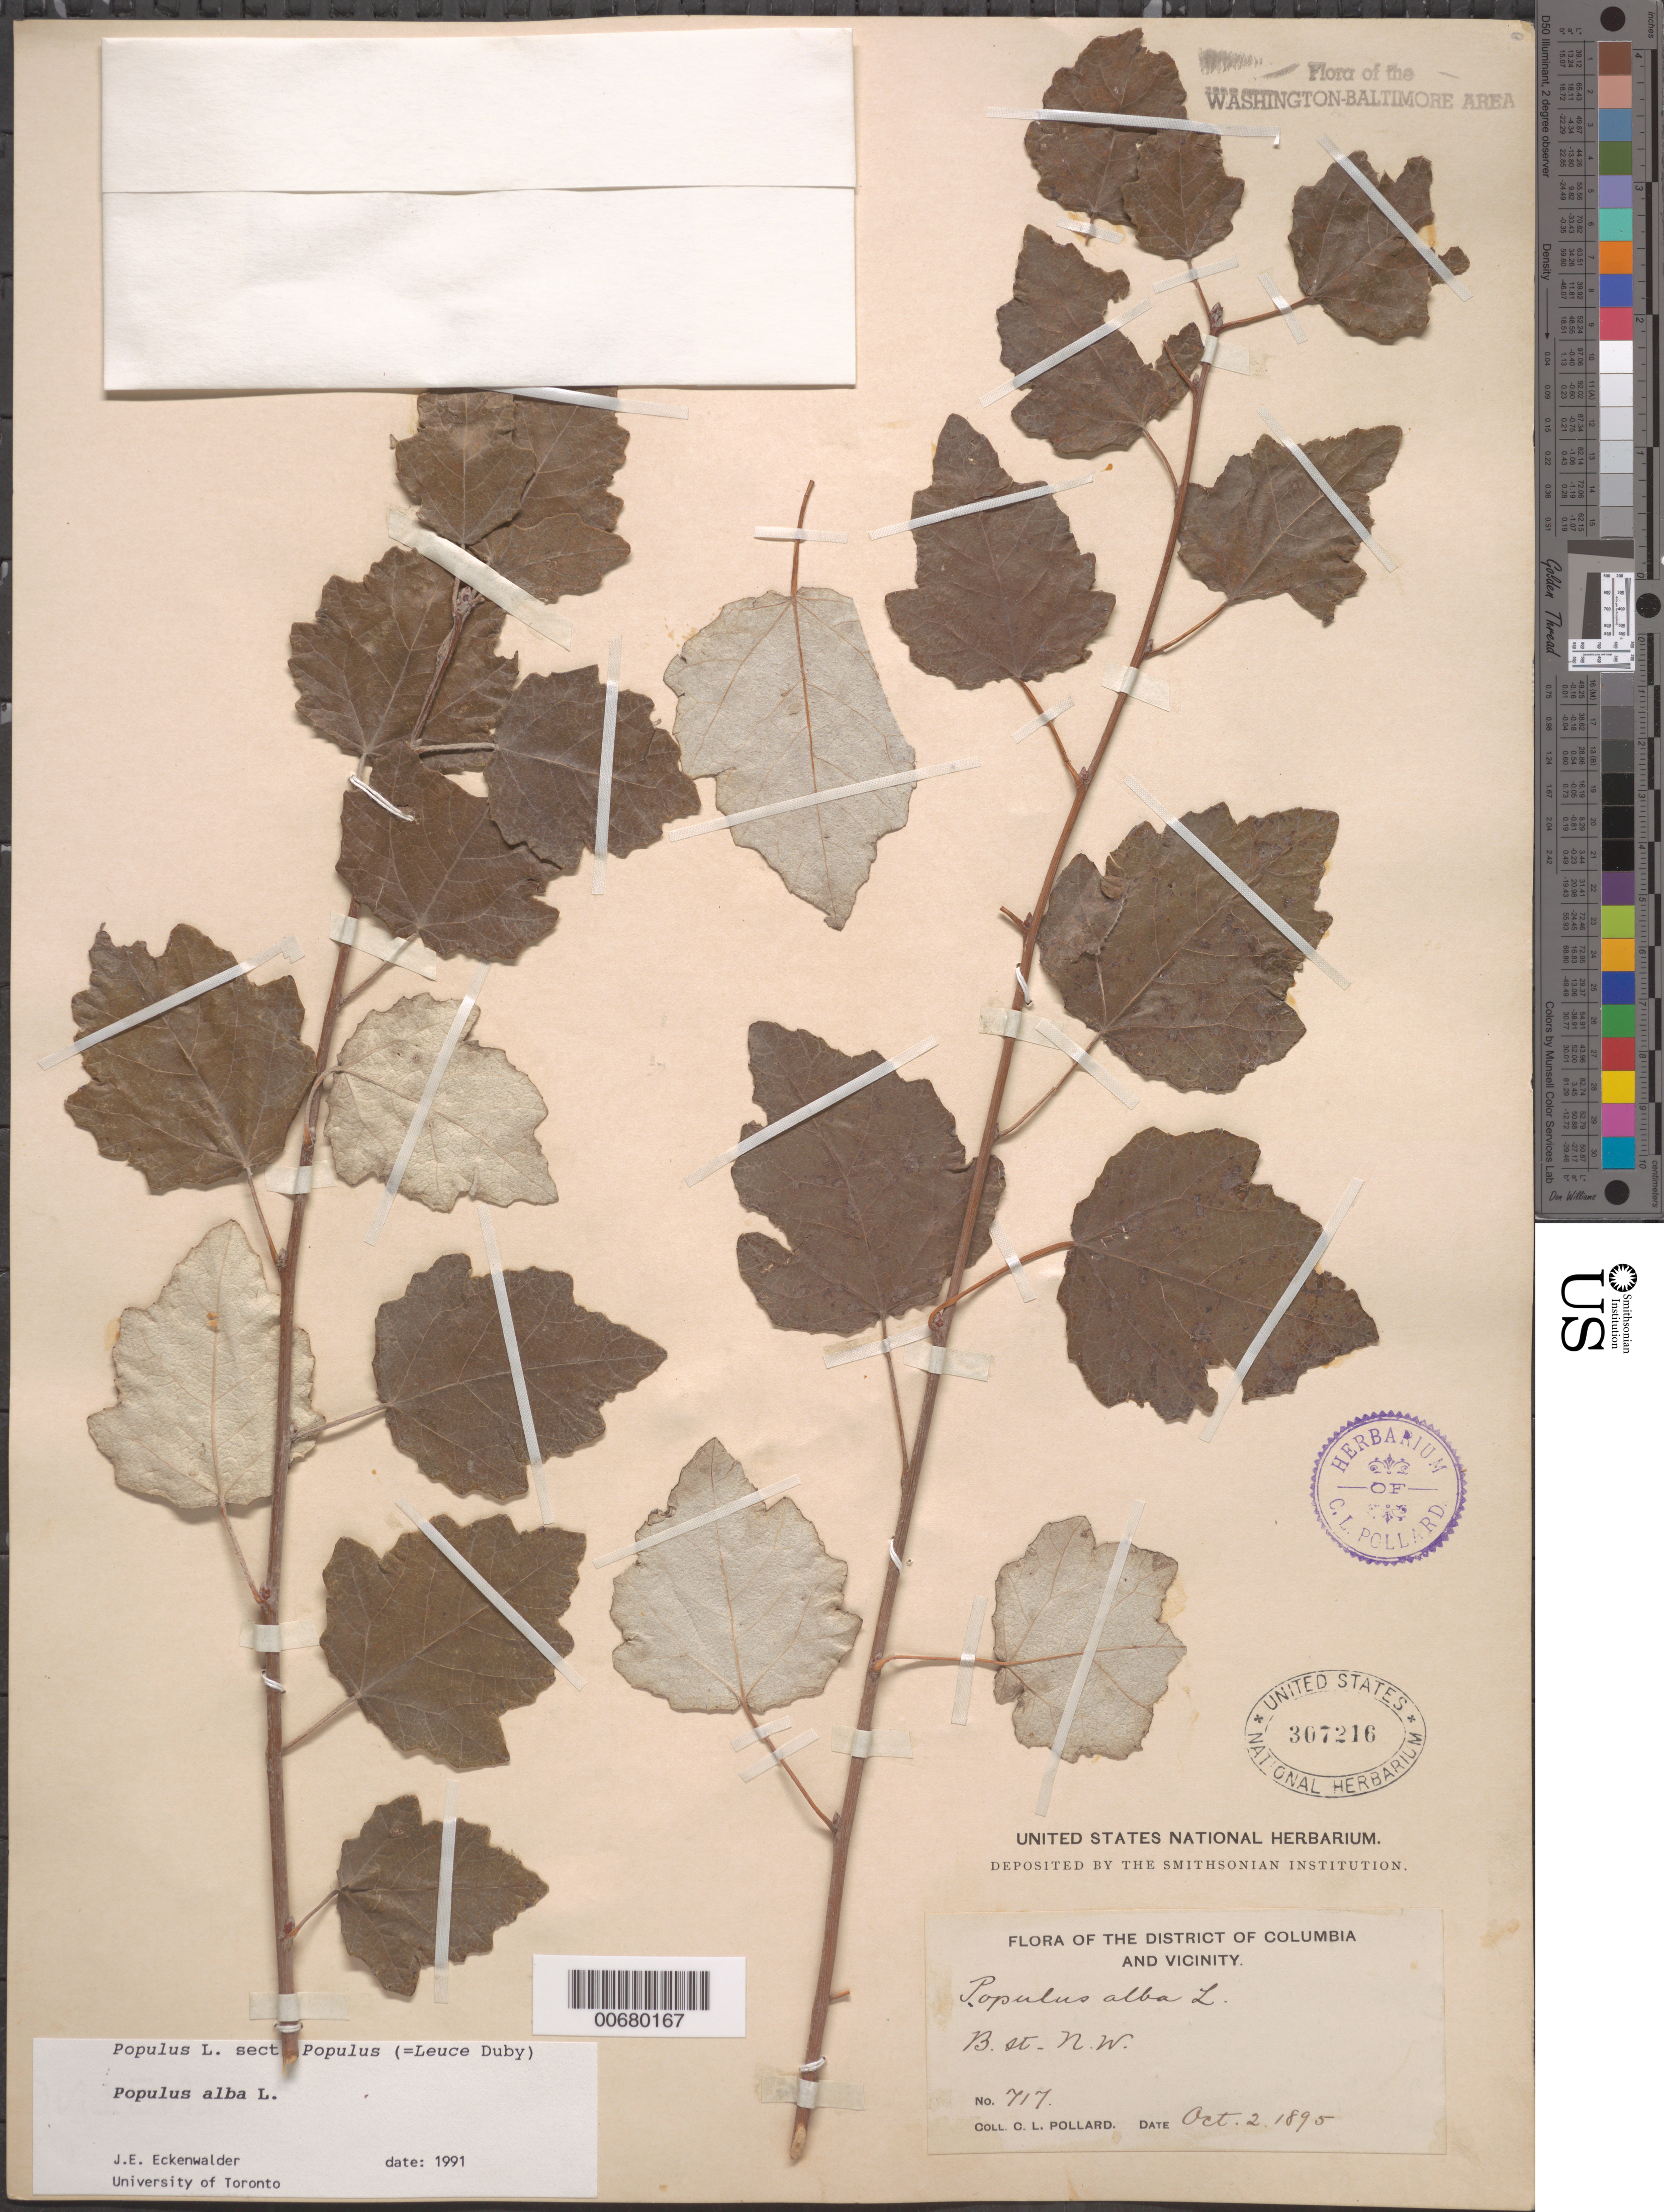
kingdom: Plantae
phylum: Tracheophyta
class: Magnoliopsida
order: Malpighiales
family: Salicaceae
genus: Populus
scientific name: Populus alba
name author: L.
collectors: C. L. Pollard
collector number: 717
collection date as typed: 02 Oct 1895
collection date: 1895-10-02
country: United States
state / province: District of Columbia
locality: B Street, NW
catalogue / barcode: US 307216